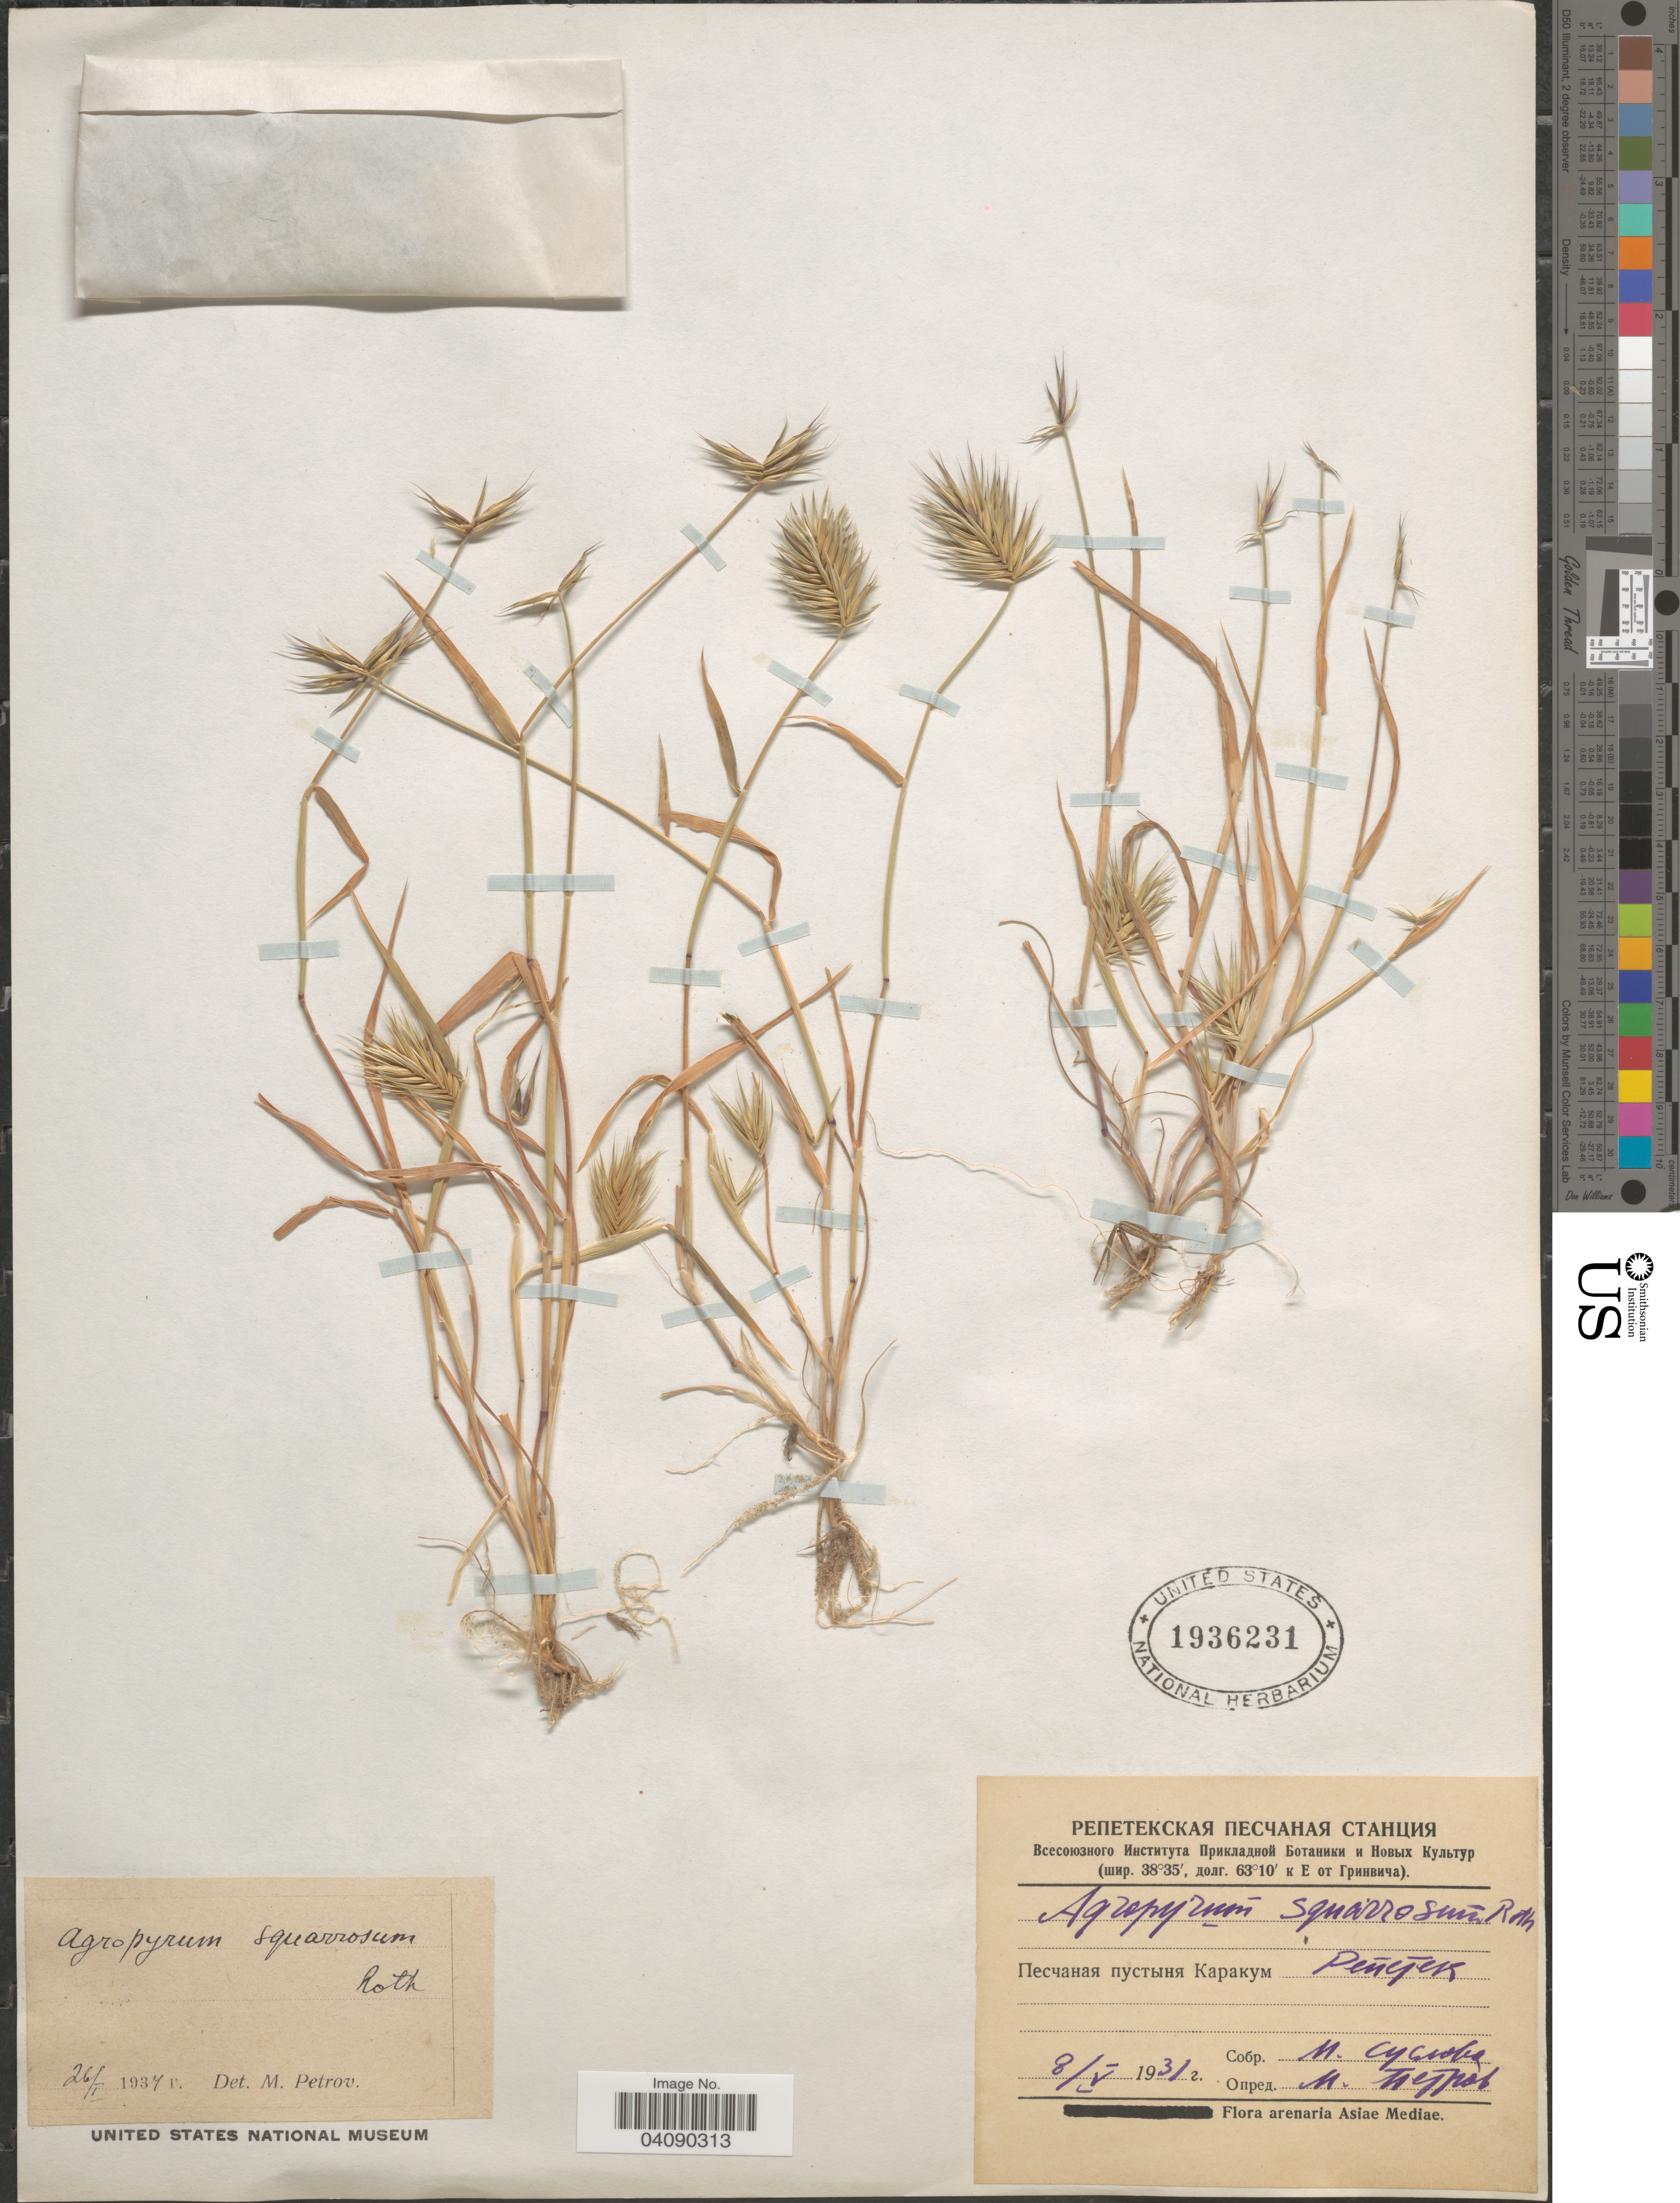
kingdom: Plantae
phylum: Tracheophyta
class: Liliopsida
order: Poales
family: Poaceae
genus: Agropyron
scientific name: Agropyron sp.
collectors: M. Suslova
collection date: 1931-05-08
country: Turkmenistan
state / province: Lebap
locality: Karakum Desert, Repetek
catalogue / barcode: US 1936231